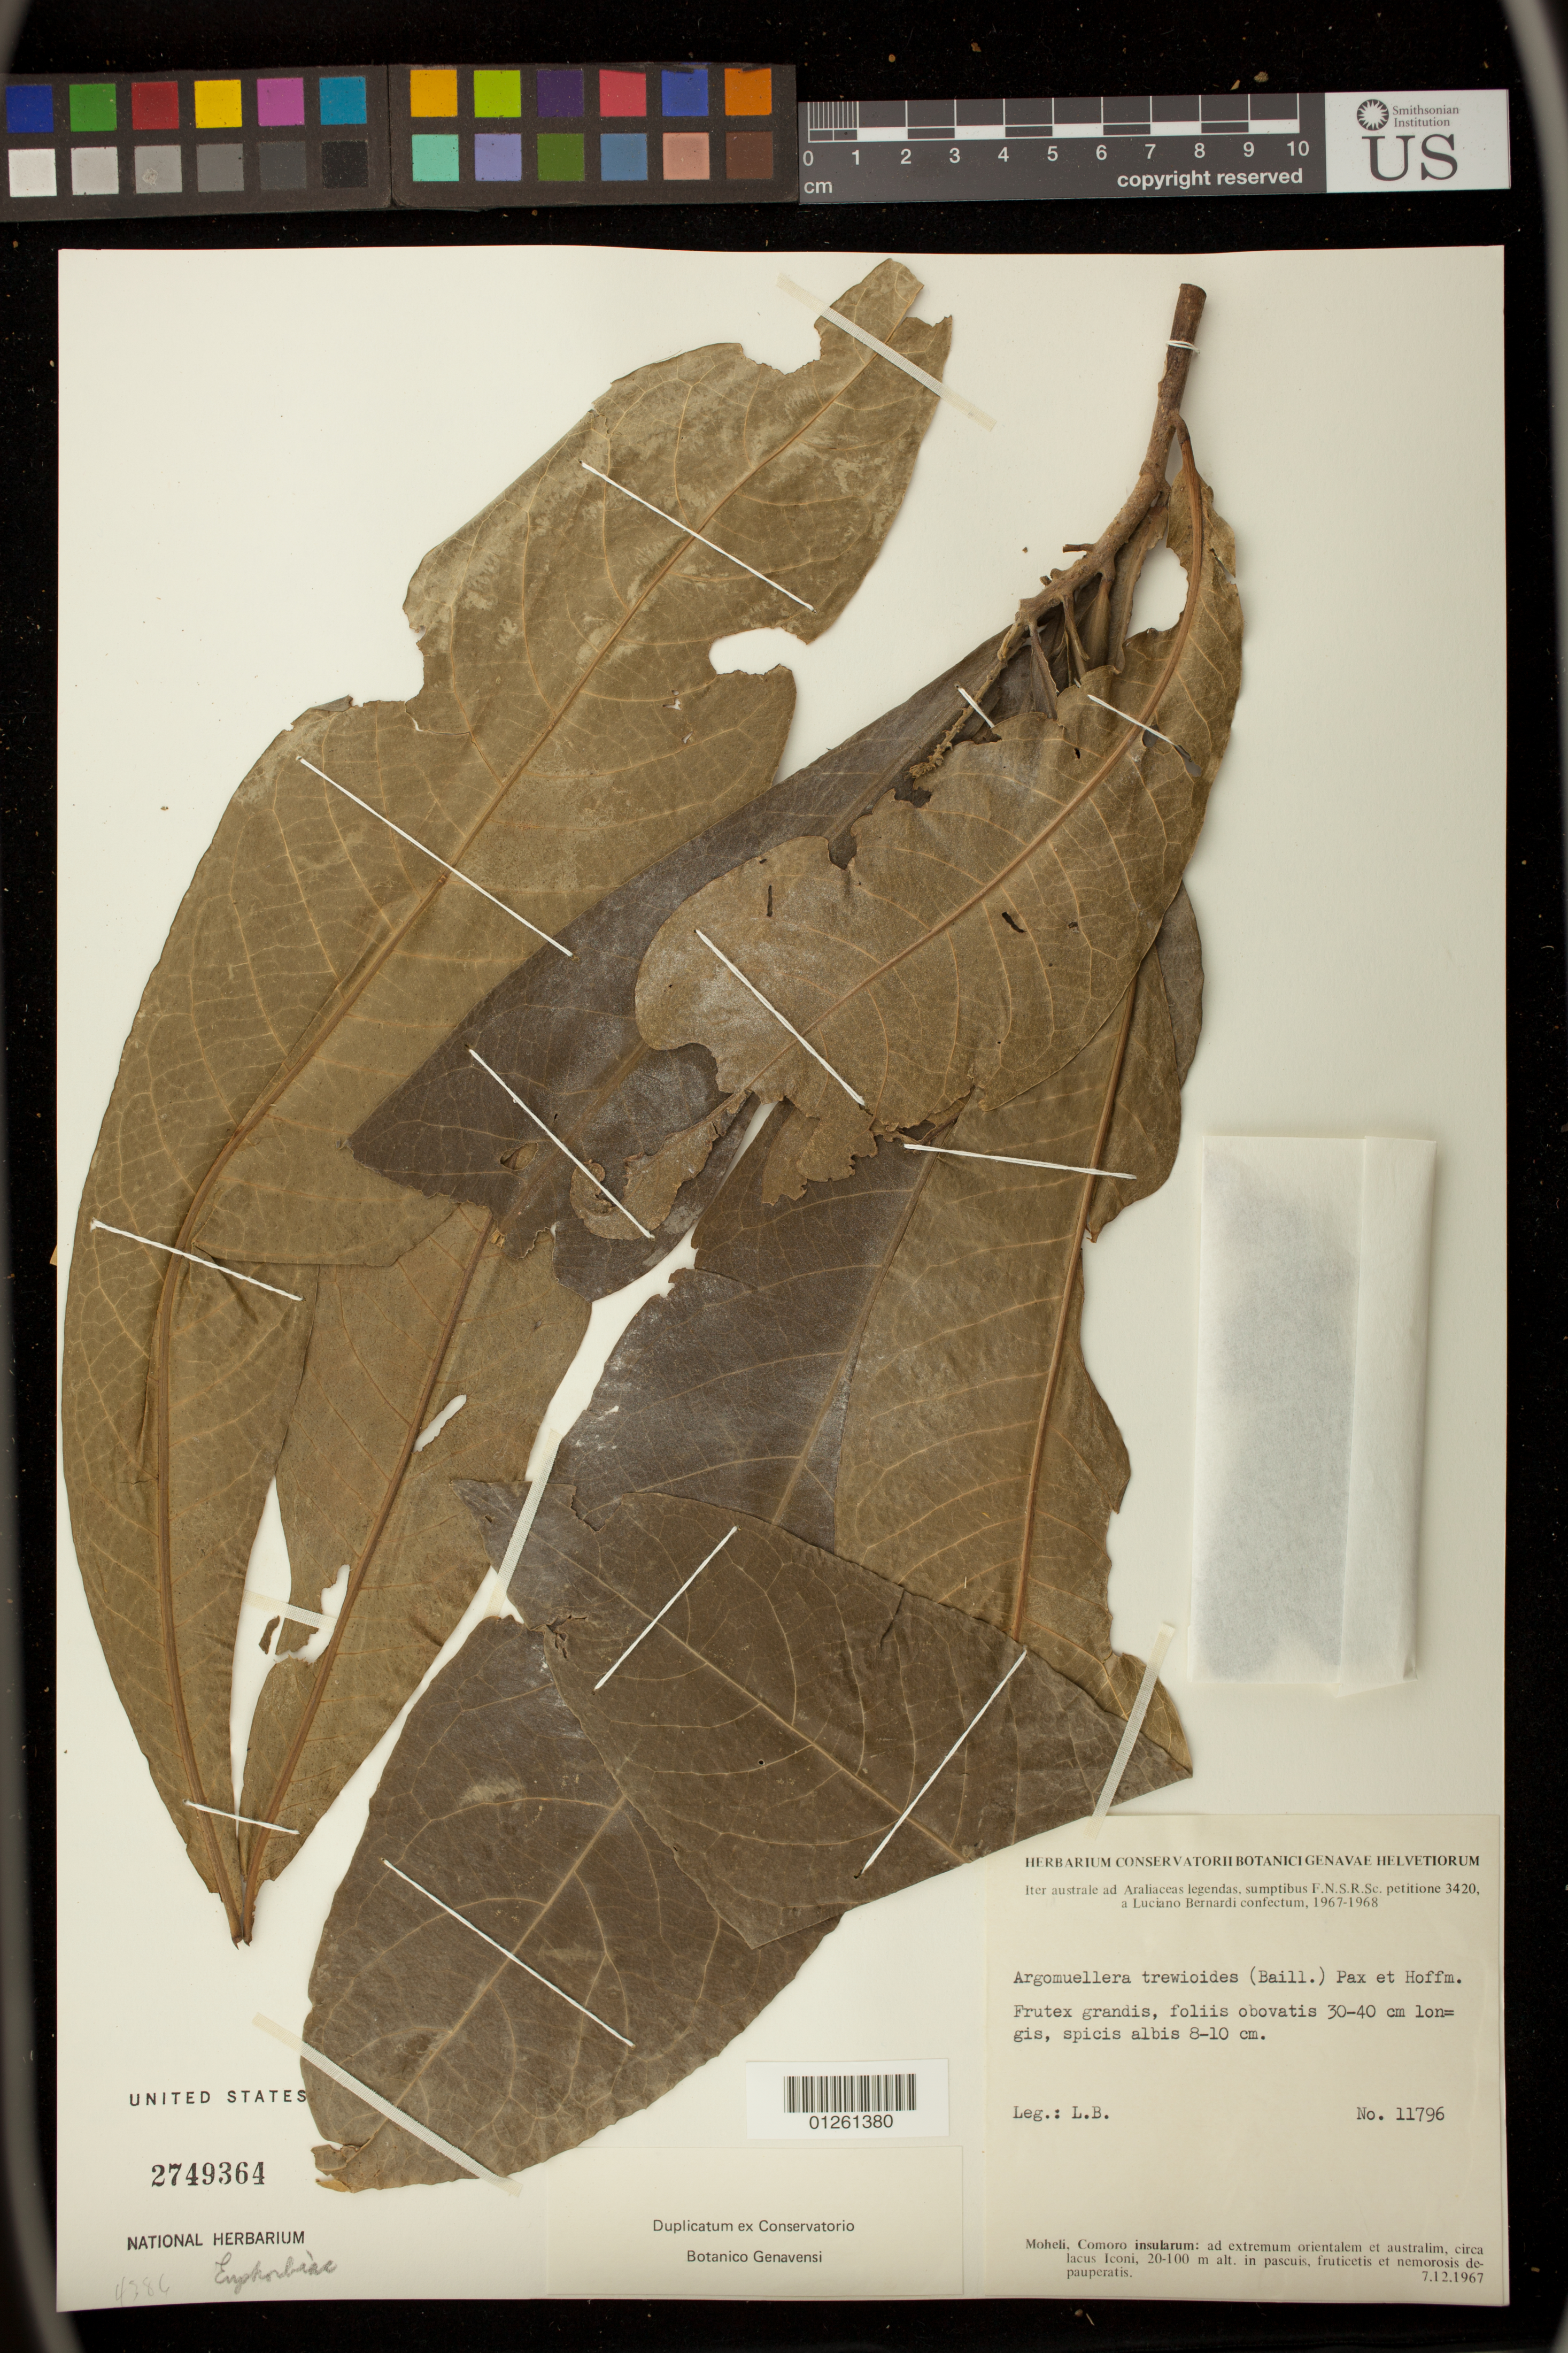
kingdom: Plantae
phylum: Tracheophyta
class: Magnoliopsida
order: Malpighiales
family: Euphorbiaceae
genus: Argomuellera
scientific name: Argomuellera trewioides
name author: (Baill.) Pax & K. Hoffm.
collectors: L. Bernardi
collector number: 11796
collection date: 1967-12-07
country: Comoros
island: Moheli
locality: Ad extremum orientalem et australim, circa Iacus Iconi.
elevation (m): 20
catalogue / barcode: US 2749364